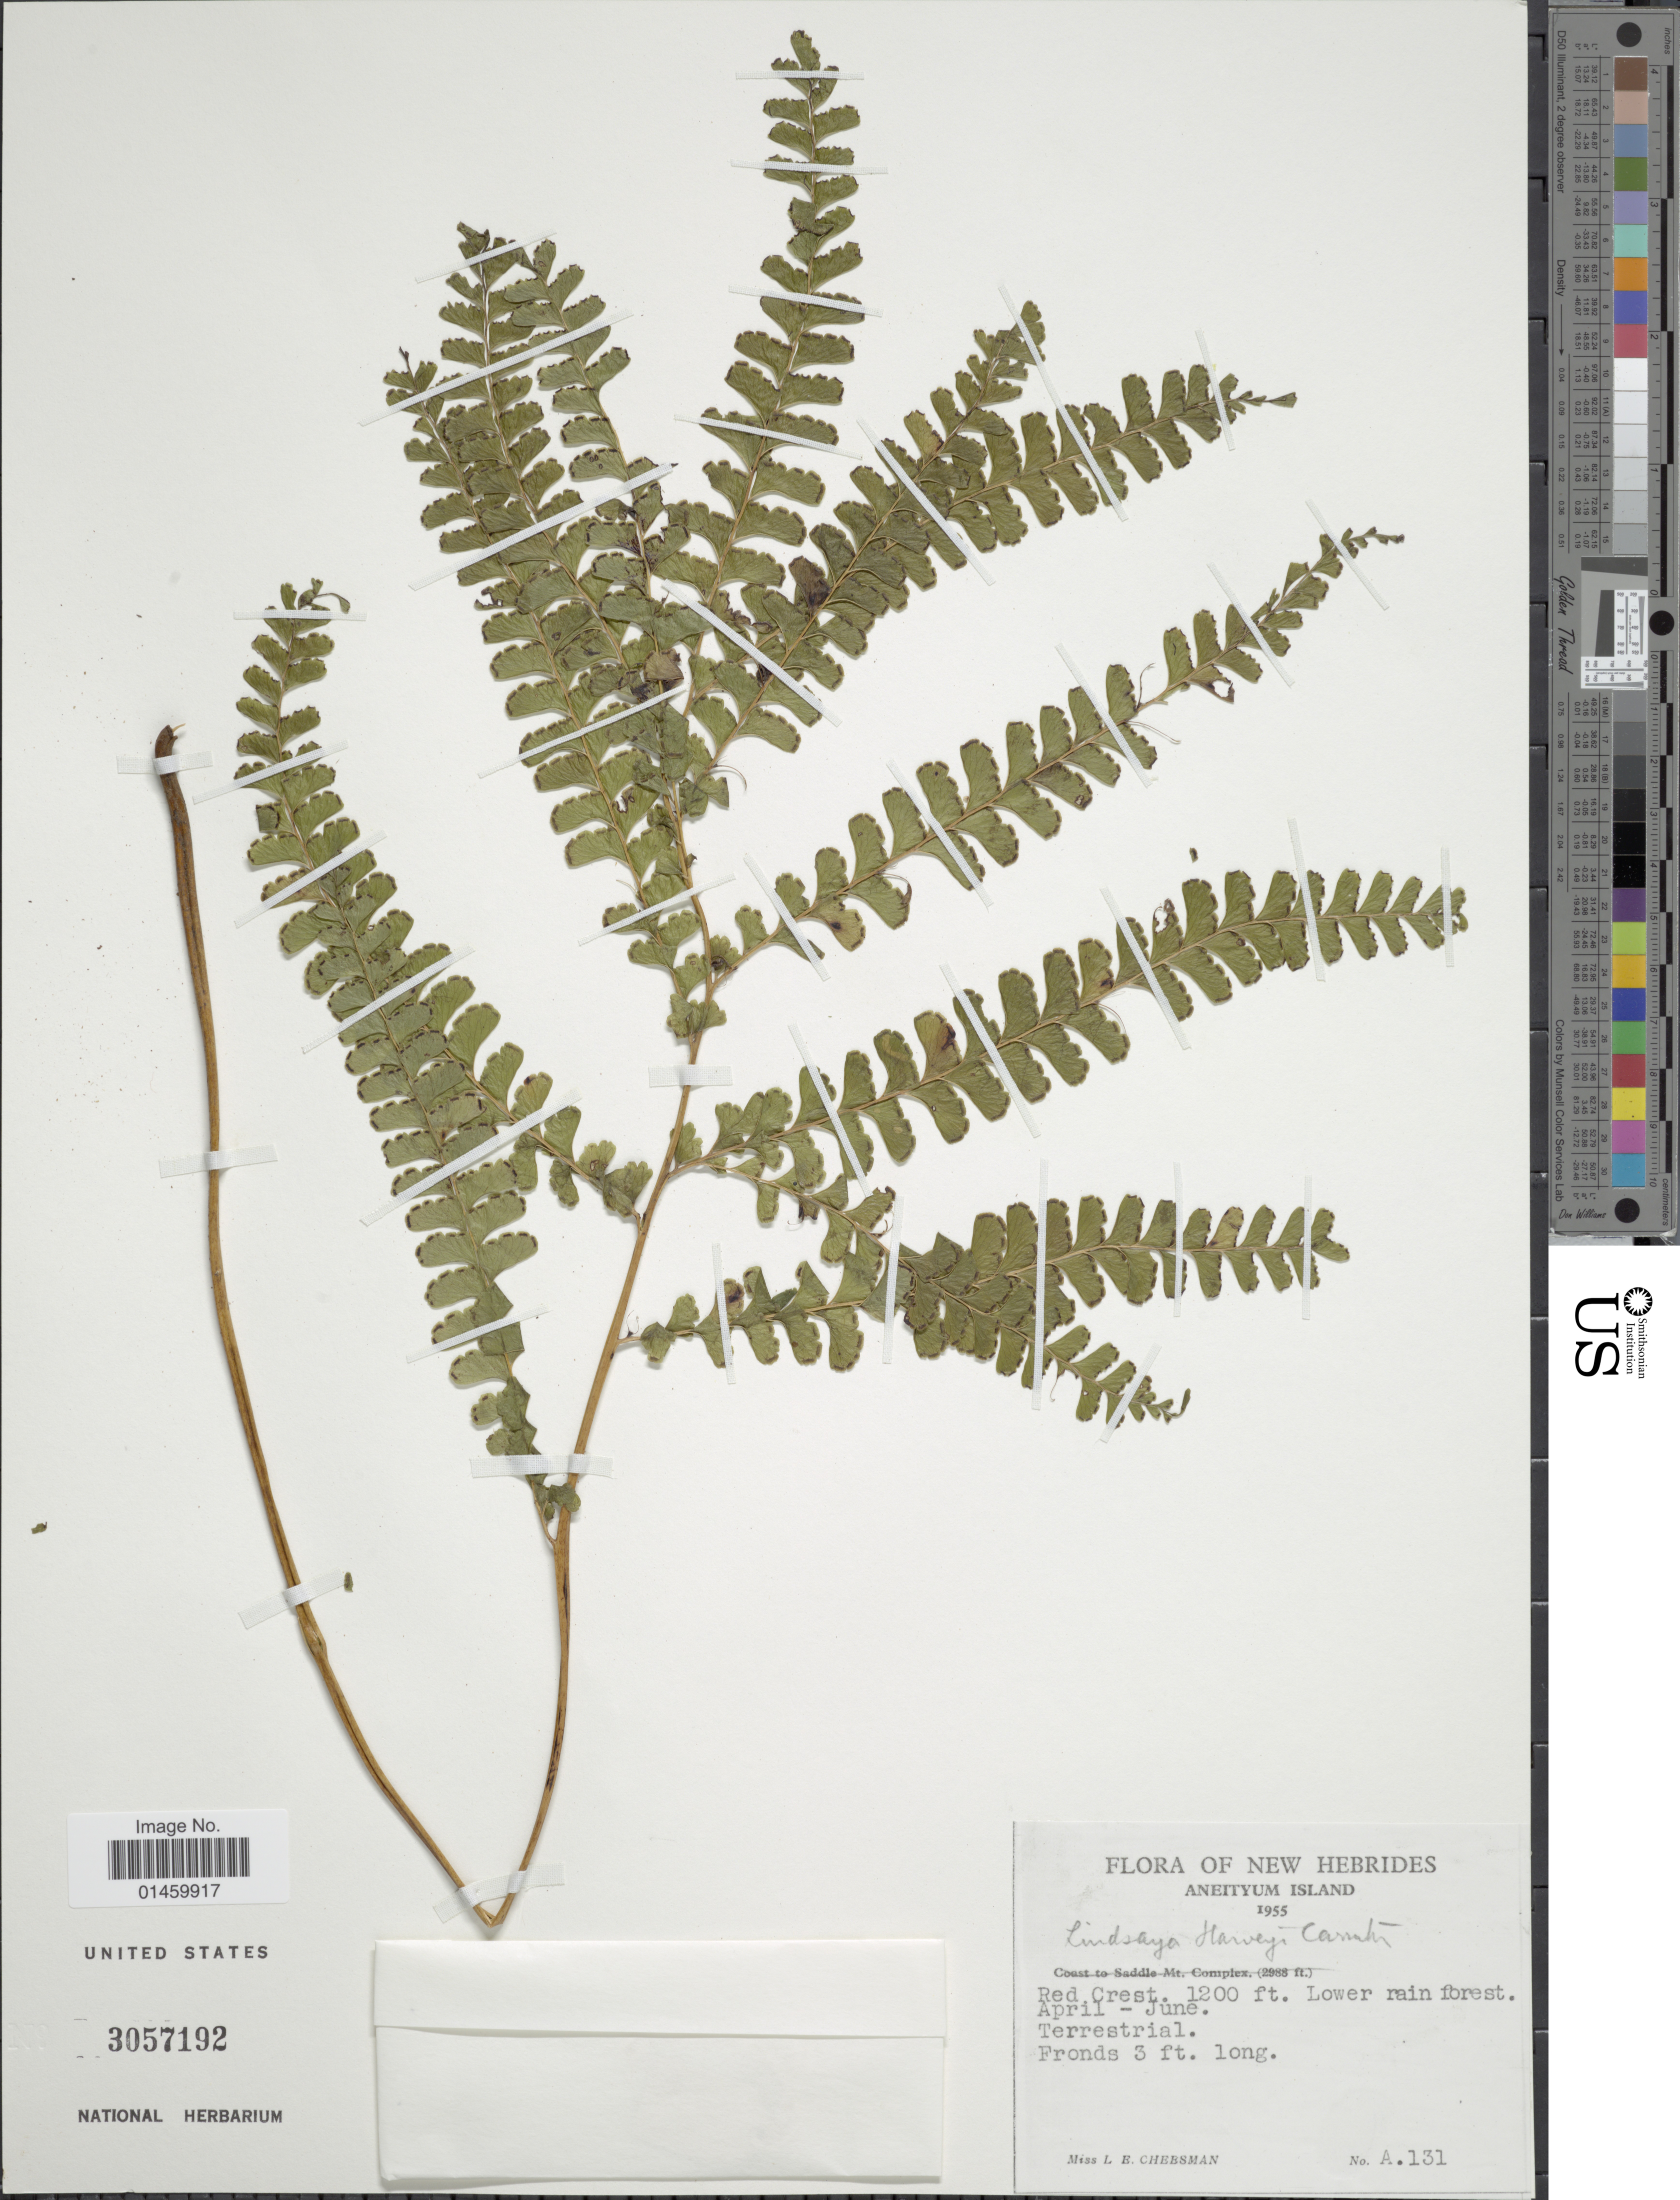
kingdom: Plantae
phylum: Tracheophyta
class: Polypodiopsida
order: Polypodiales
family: Lindsaeaceae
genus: Lindsaea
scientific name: Lindsaea harveyi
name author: Carruth. ex Seem.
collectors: L. E. Cheesman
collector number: A131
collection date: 1955-04/1955-06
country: Vanuatu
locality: New Hebrides. Aneityum Island.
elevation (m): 366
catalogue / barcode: US 3057192